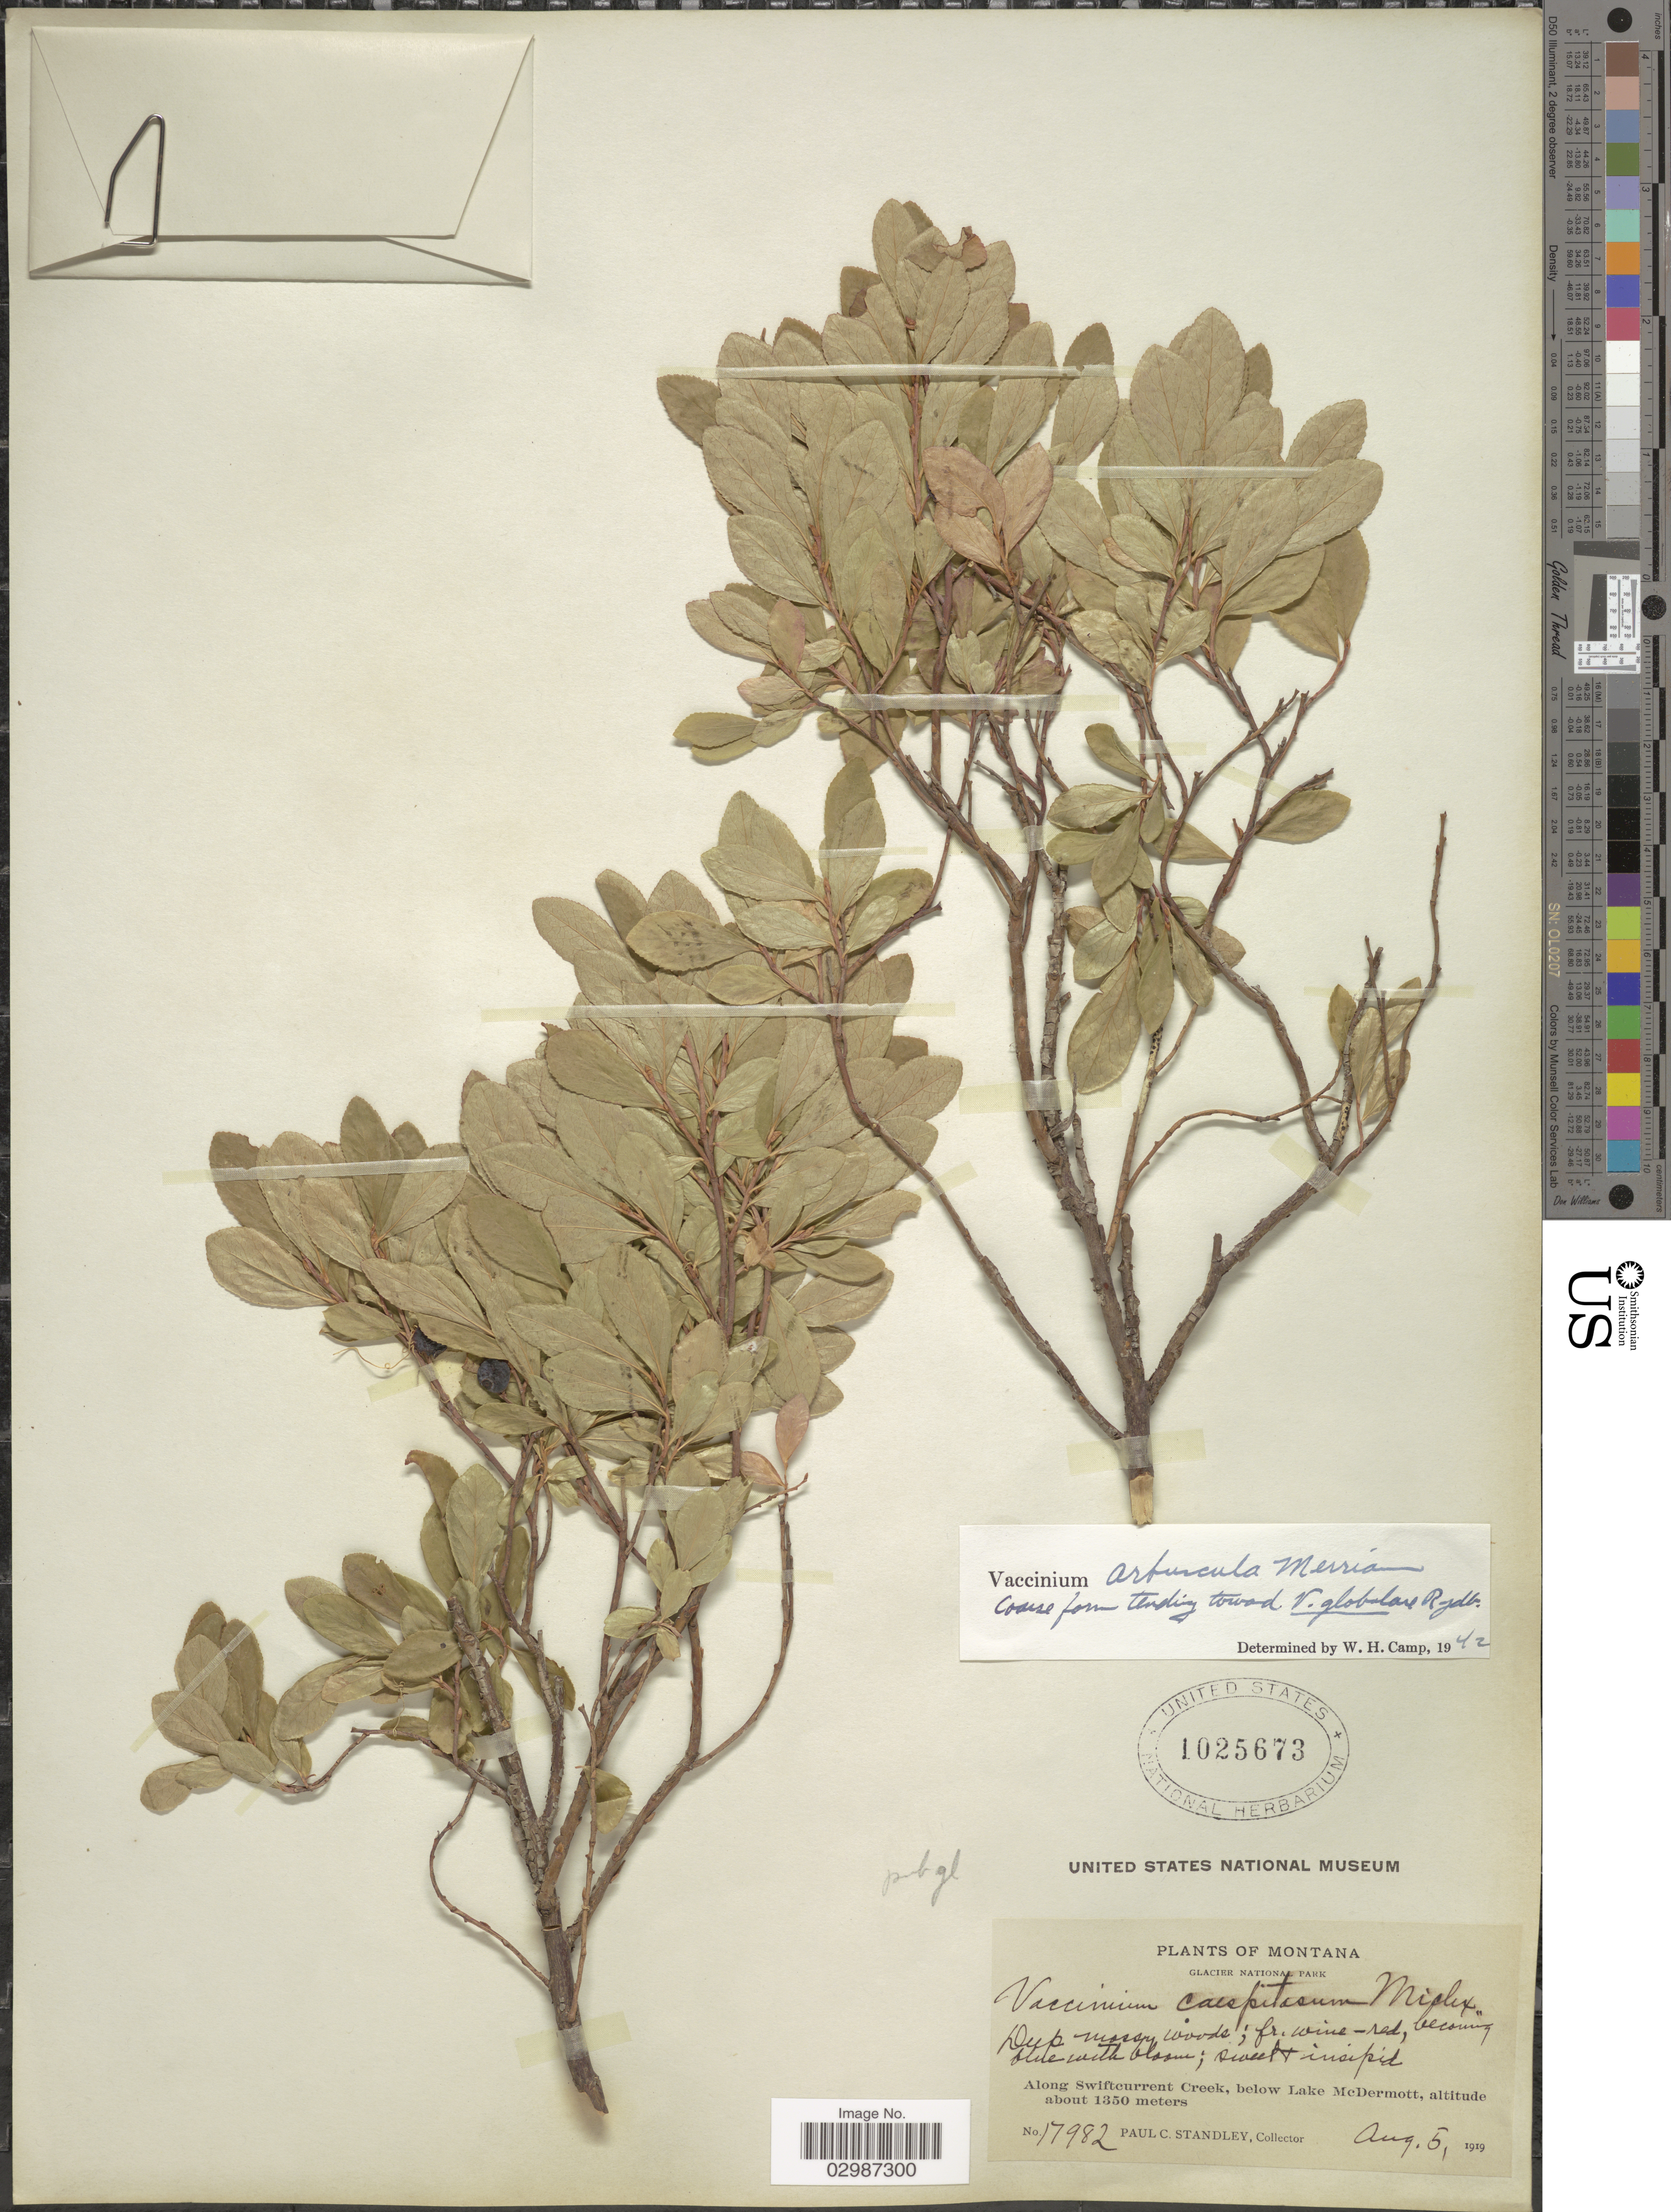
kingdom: Plantae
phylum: Tracheophyta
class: Magnoliopsida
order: Ericales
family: Ericaceae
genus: Vaccinium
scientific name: Vaccinium arbuscula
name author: (A. Gray) Merriam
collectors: P. C. Standley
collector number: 17982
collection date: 1919-08-05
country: United States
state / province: Montana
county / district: Glacier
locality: Glacier National Park, along Swiftcurrent Creek, below Lake McDermott.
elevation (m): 1350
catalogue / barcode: US 1025673